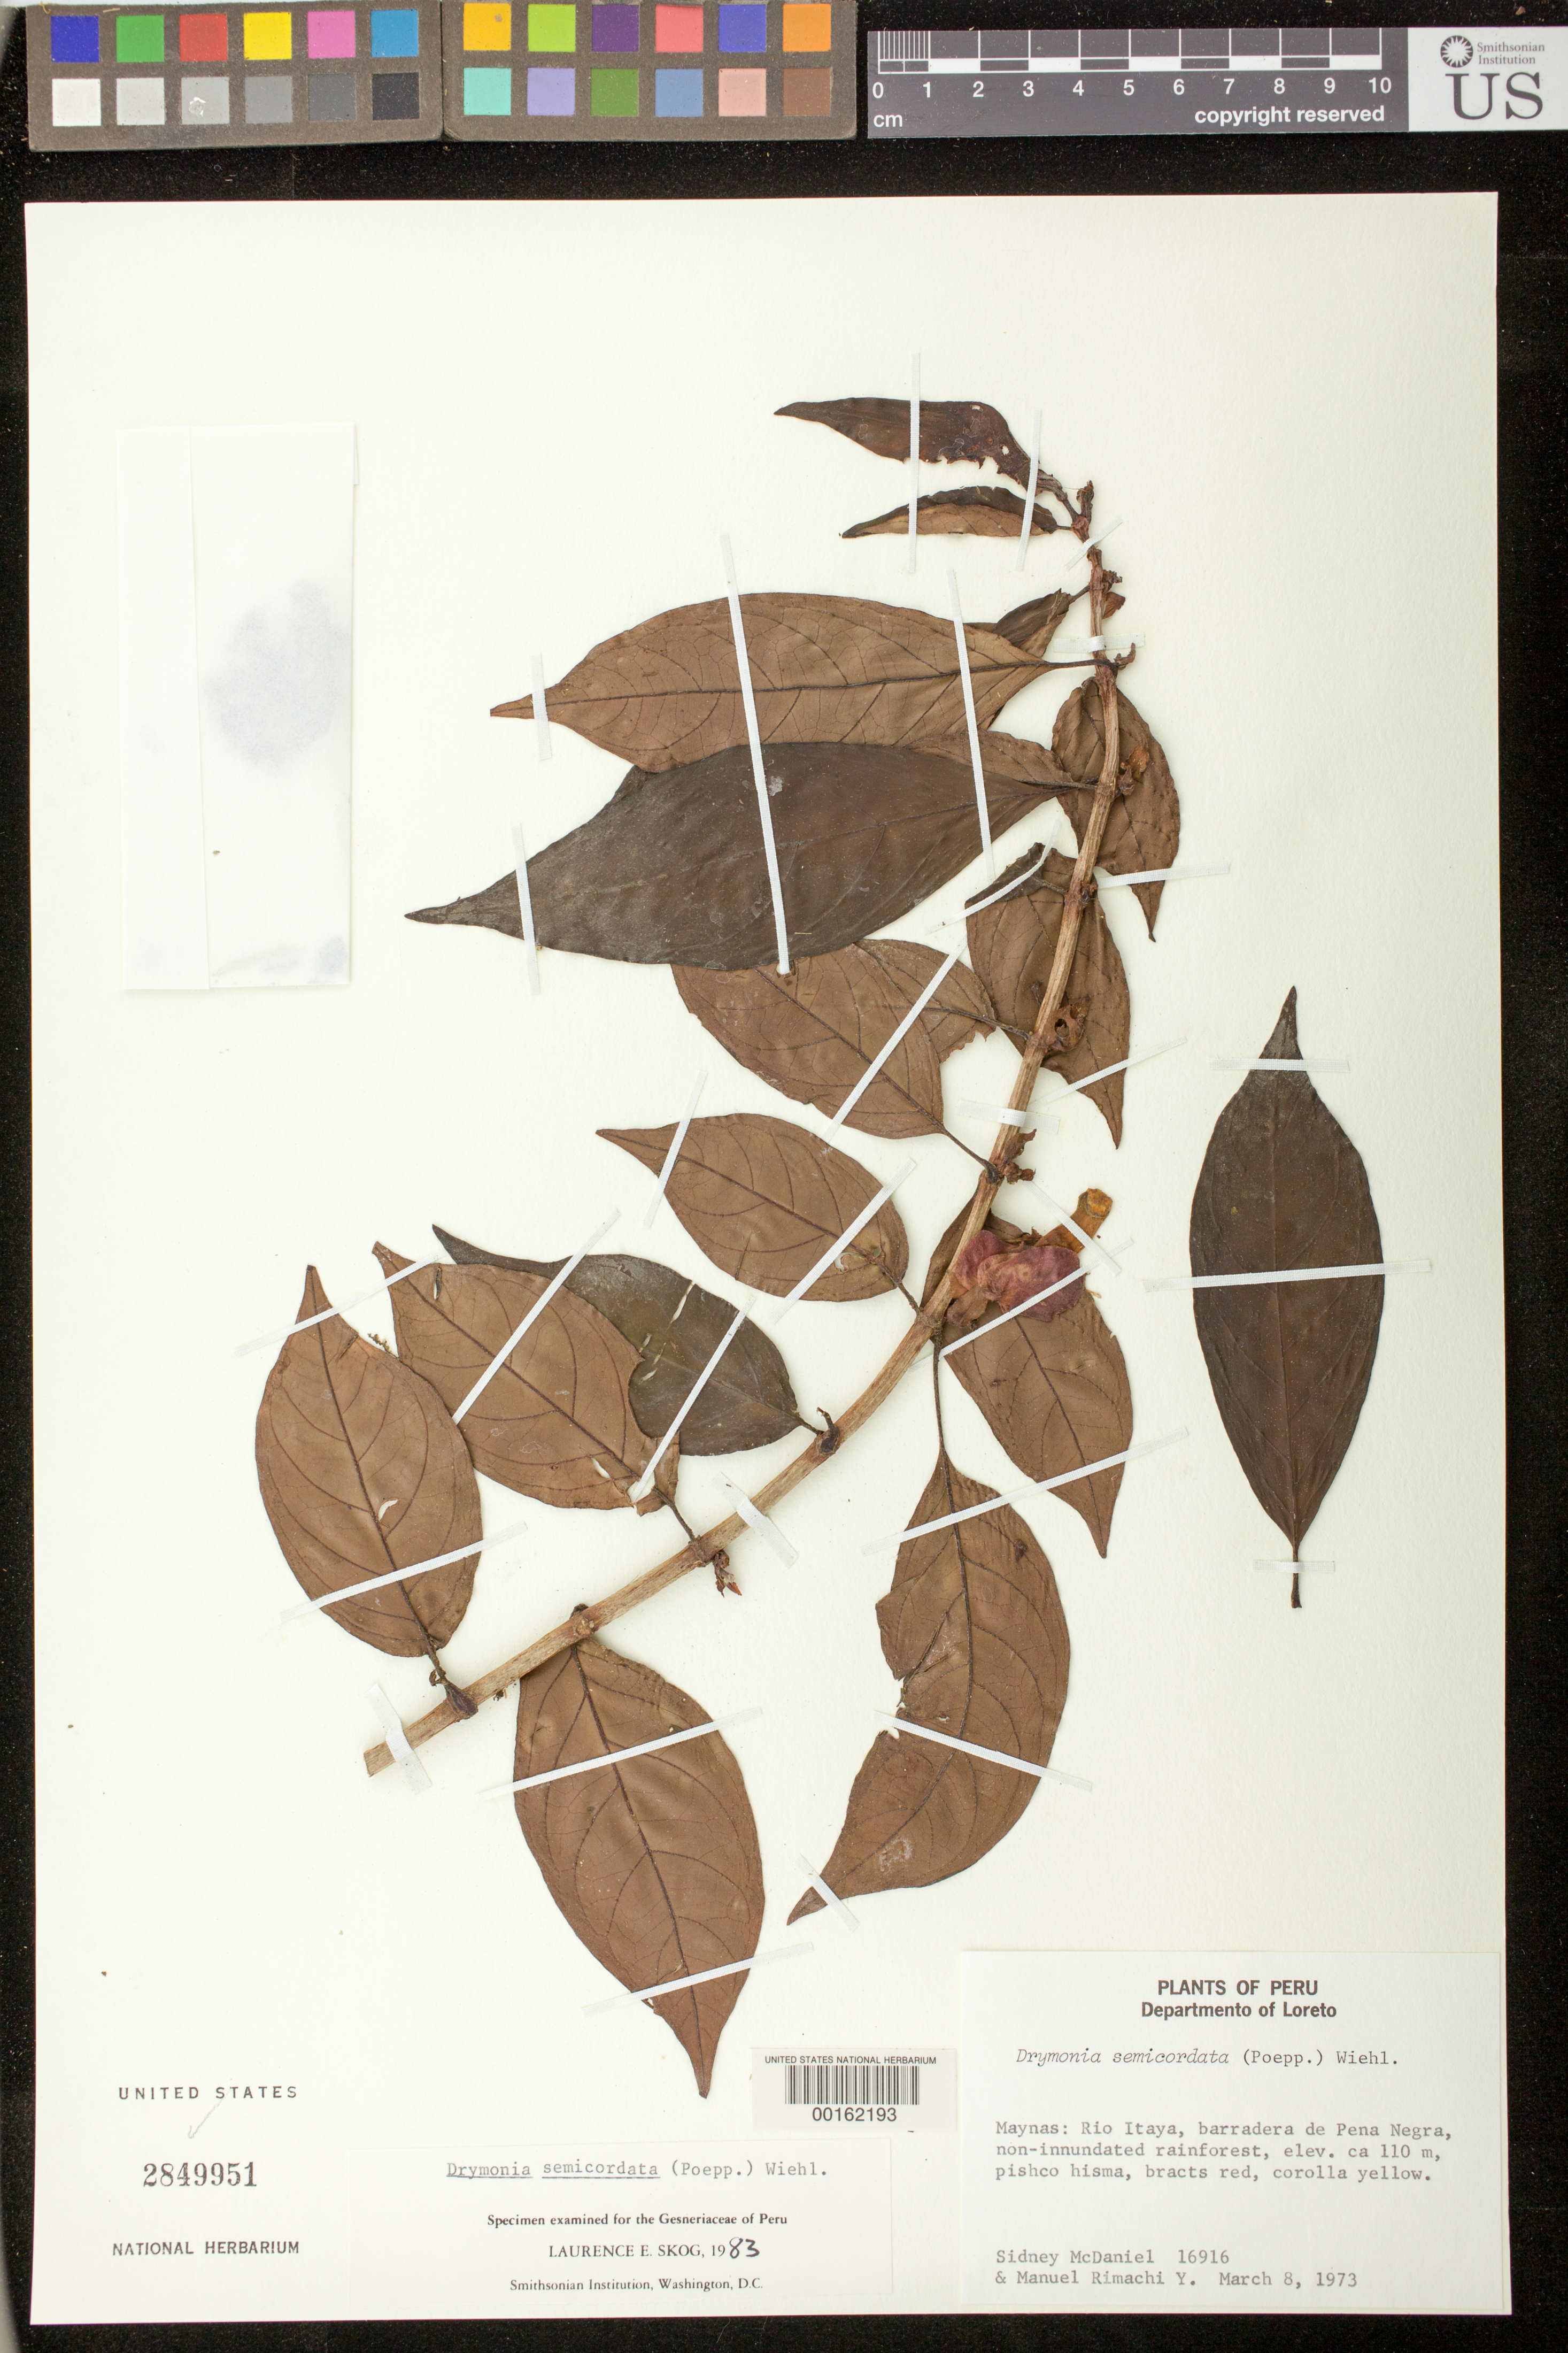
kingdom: Plantae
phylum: Tracheophyta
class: Magnoliopsida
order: Lamiales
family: Gesneriaceae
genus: Drymonia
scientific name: Drymonia semicordata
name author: (Poepp.) Wiehler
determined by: Skog, Laurence E.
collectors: S. McDaniel & M. Rimachi Y.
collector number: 16916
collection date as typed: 08 Mar 1973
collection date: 1973-03-08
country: Peru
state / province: Loreto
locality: Prov. Maynas; Rio Itaya, barradera de Pena Negra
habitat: Non-inundated rainforest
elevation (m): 110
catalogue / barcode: US 2849951